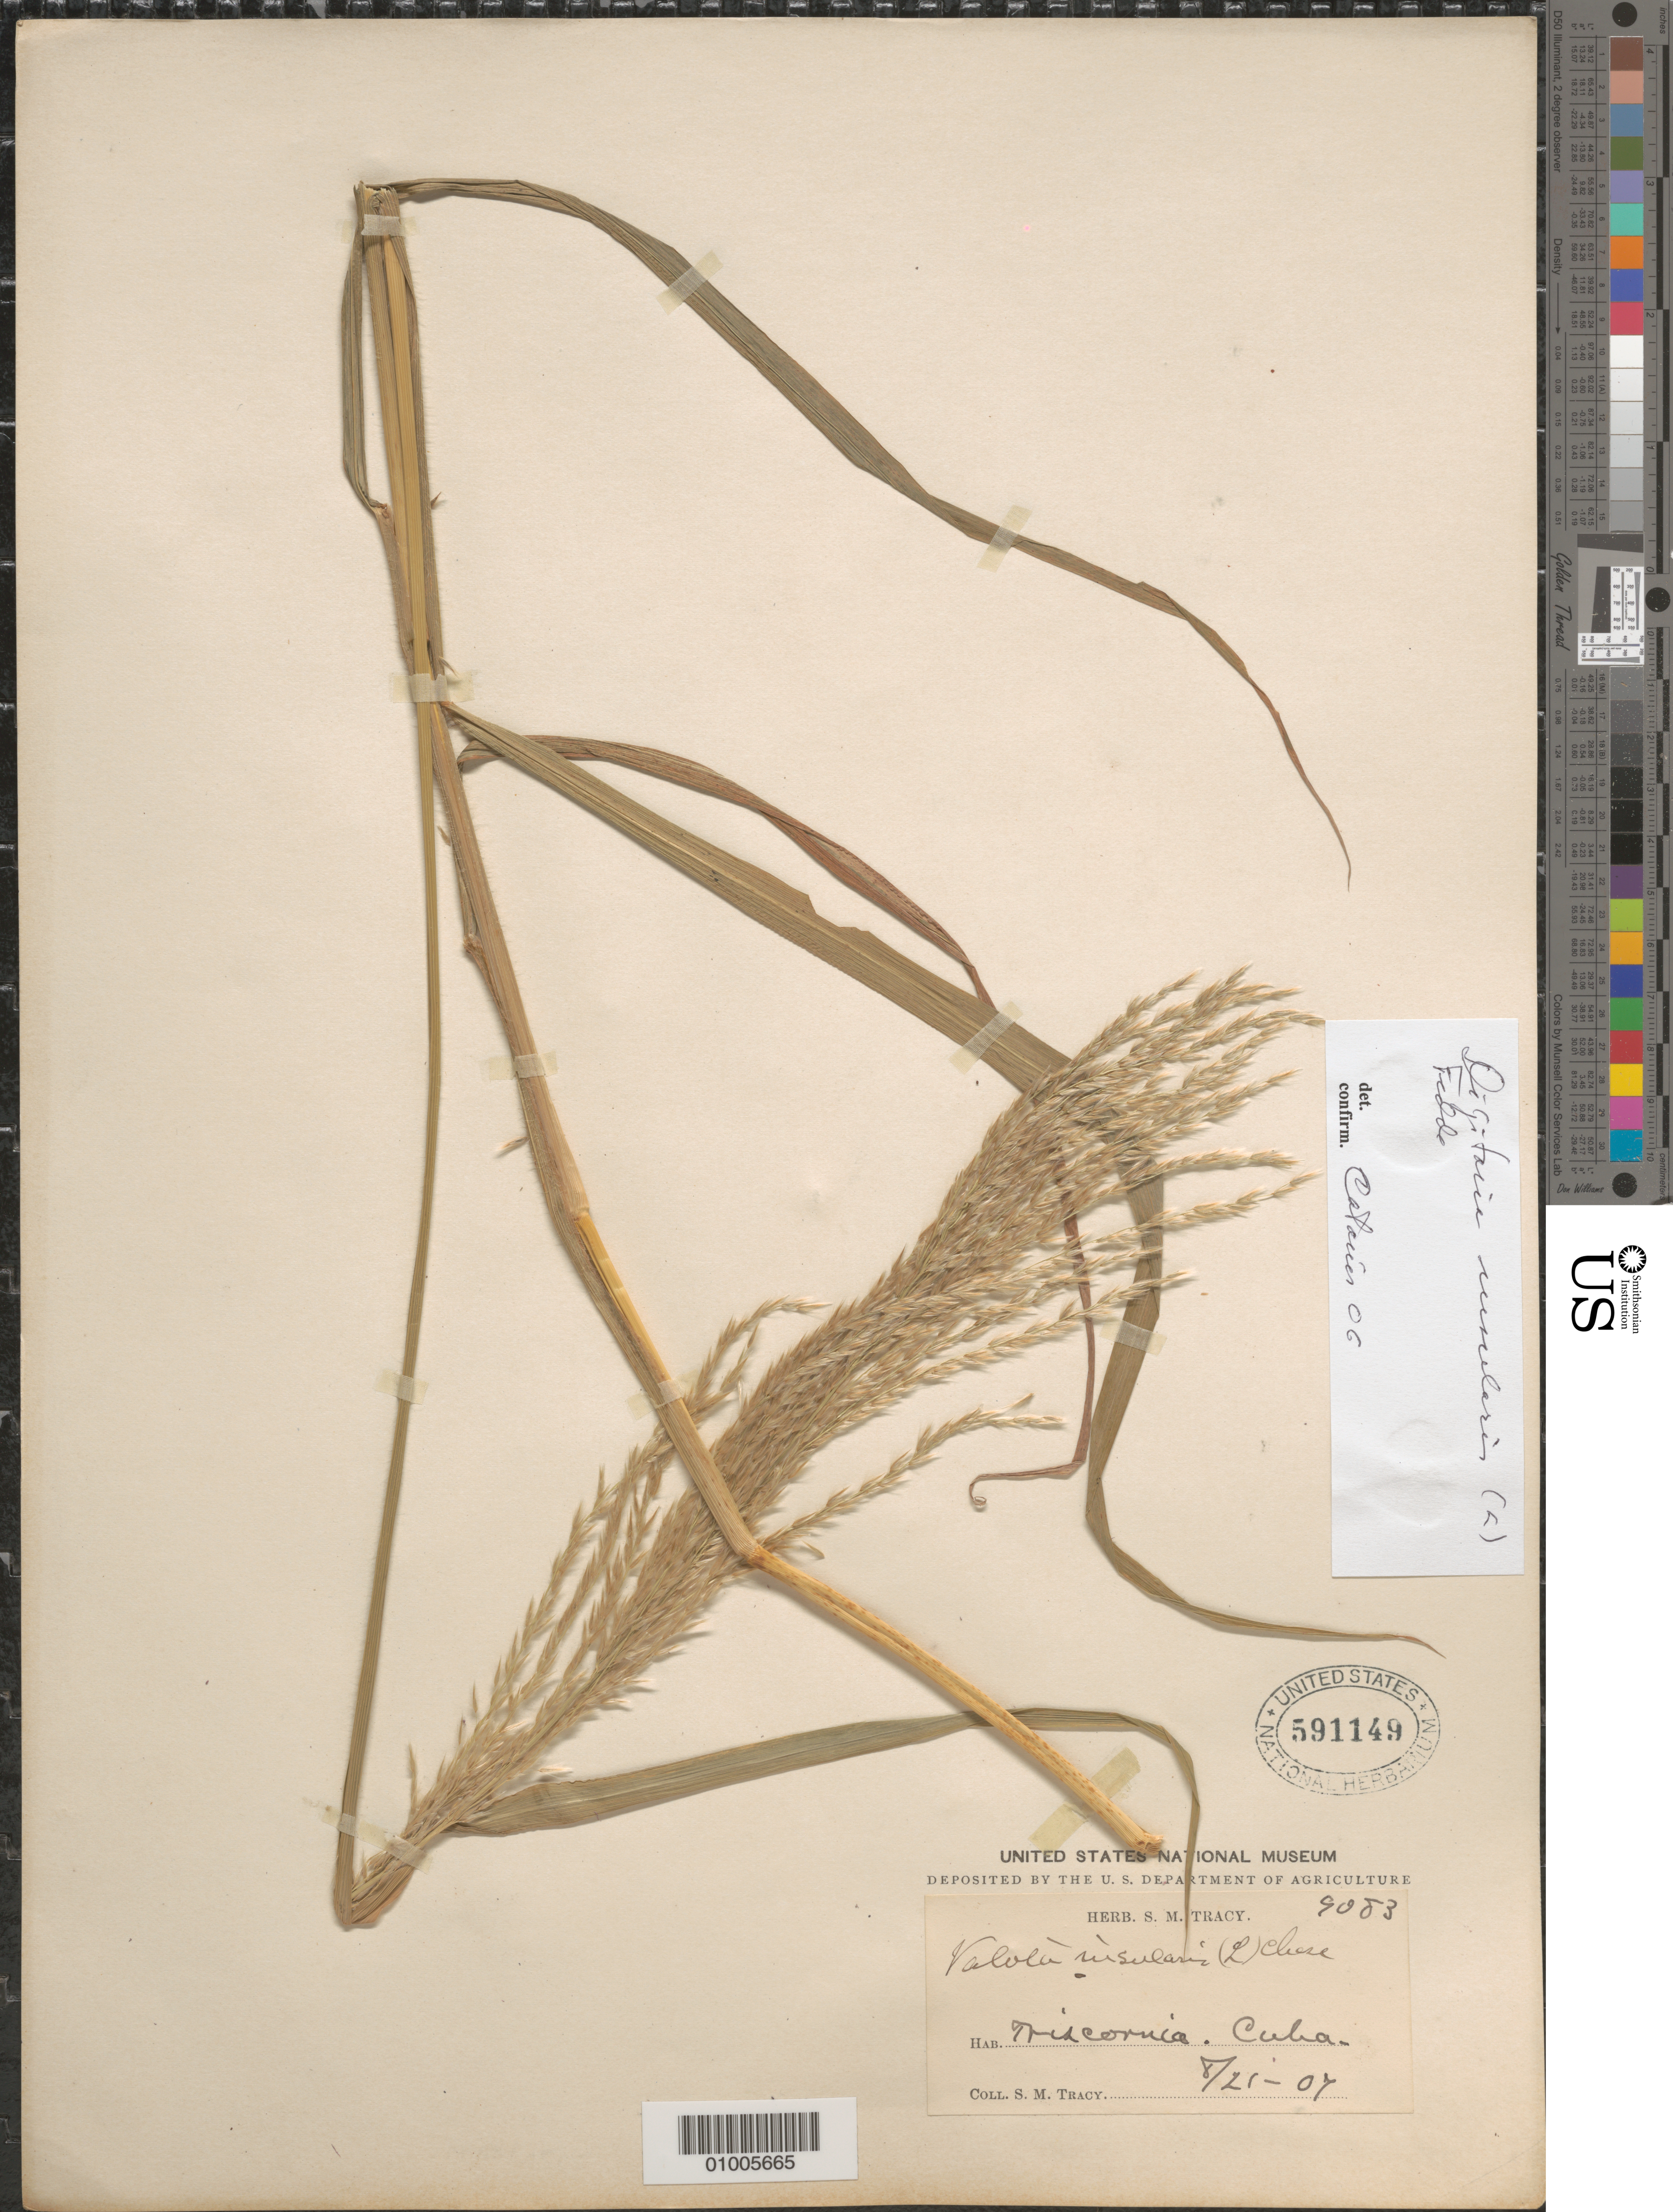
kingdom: Plantae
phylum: Tracheophyta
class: Liliopsida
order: Poales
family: Poaceae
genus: Digitaria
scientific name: Digitaria insularis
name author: (L.) Mez ex Ekman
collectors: S. M. Tracy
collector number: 9083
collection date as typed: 25 Aug 1907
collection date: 1907-08-25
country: Cuba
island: Cuba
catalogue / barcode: US 591149